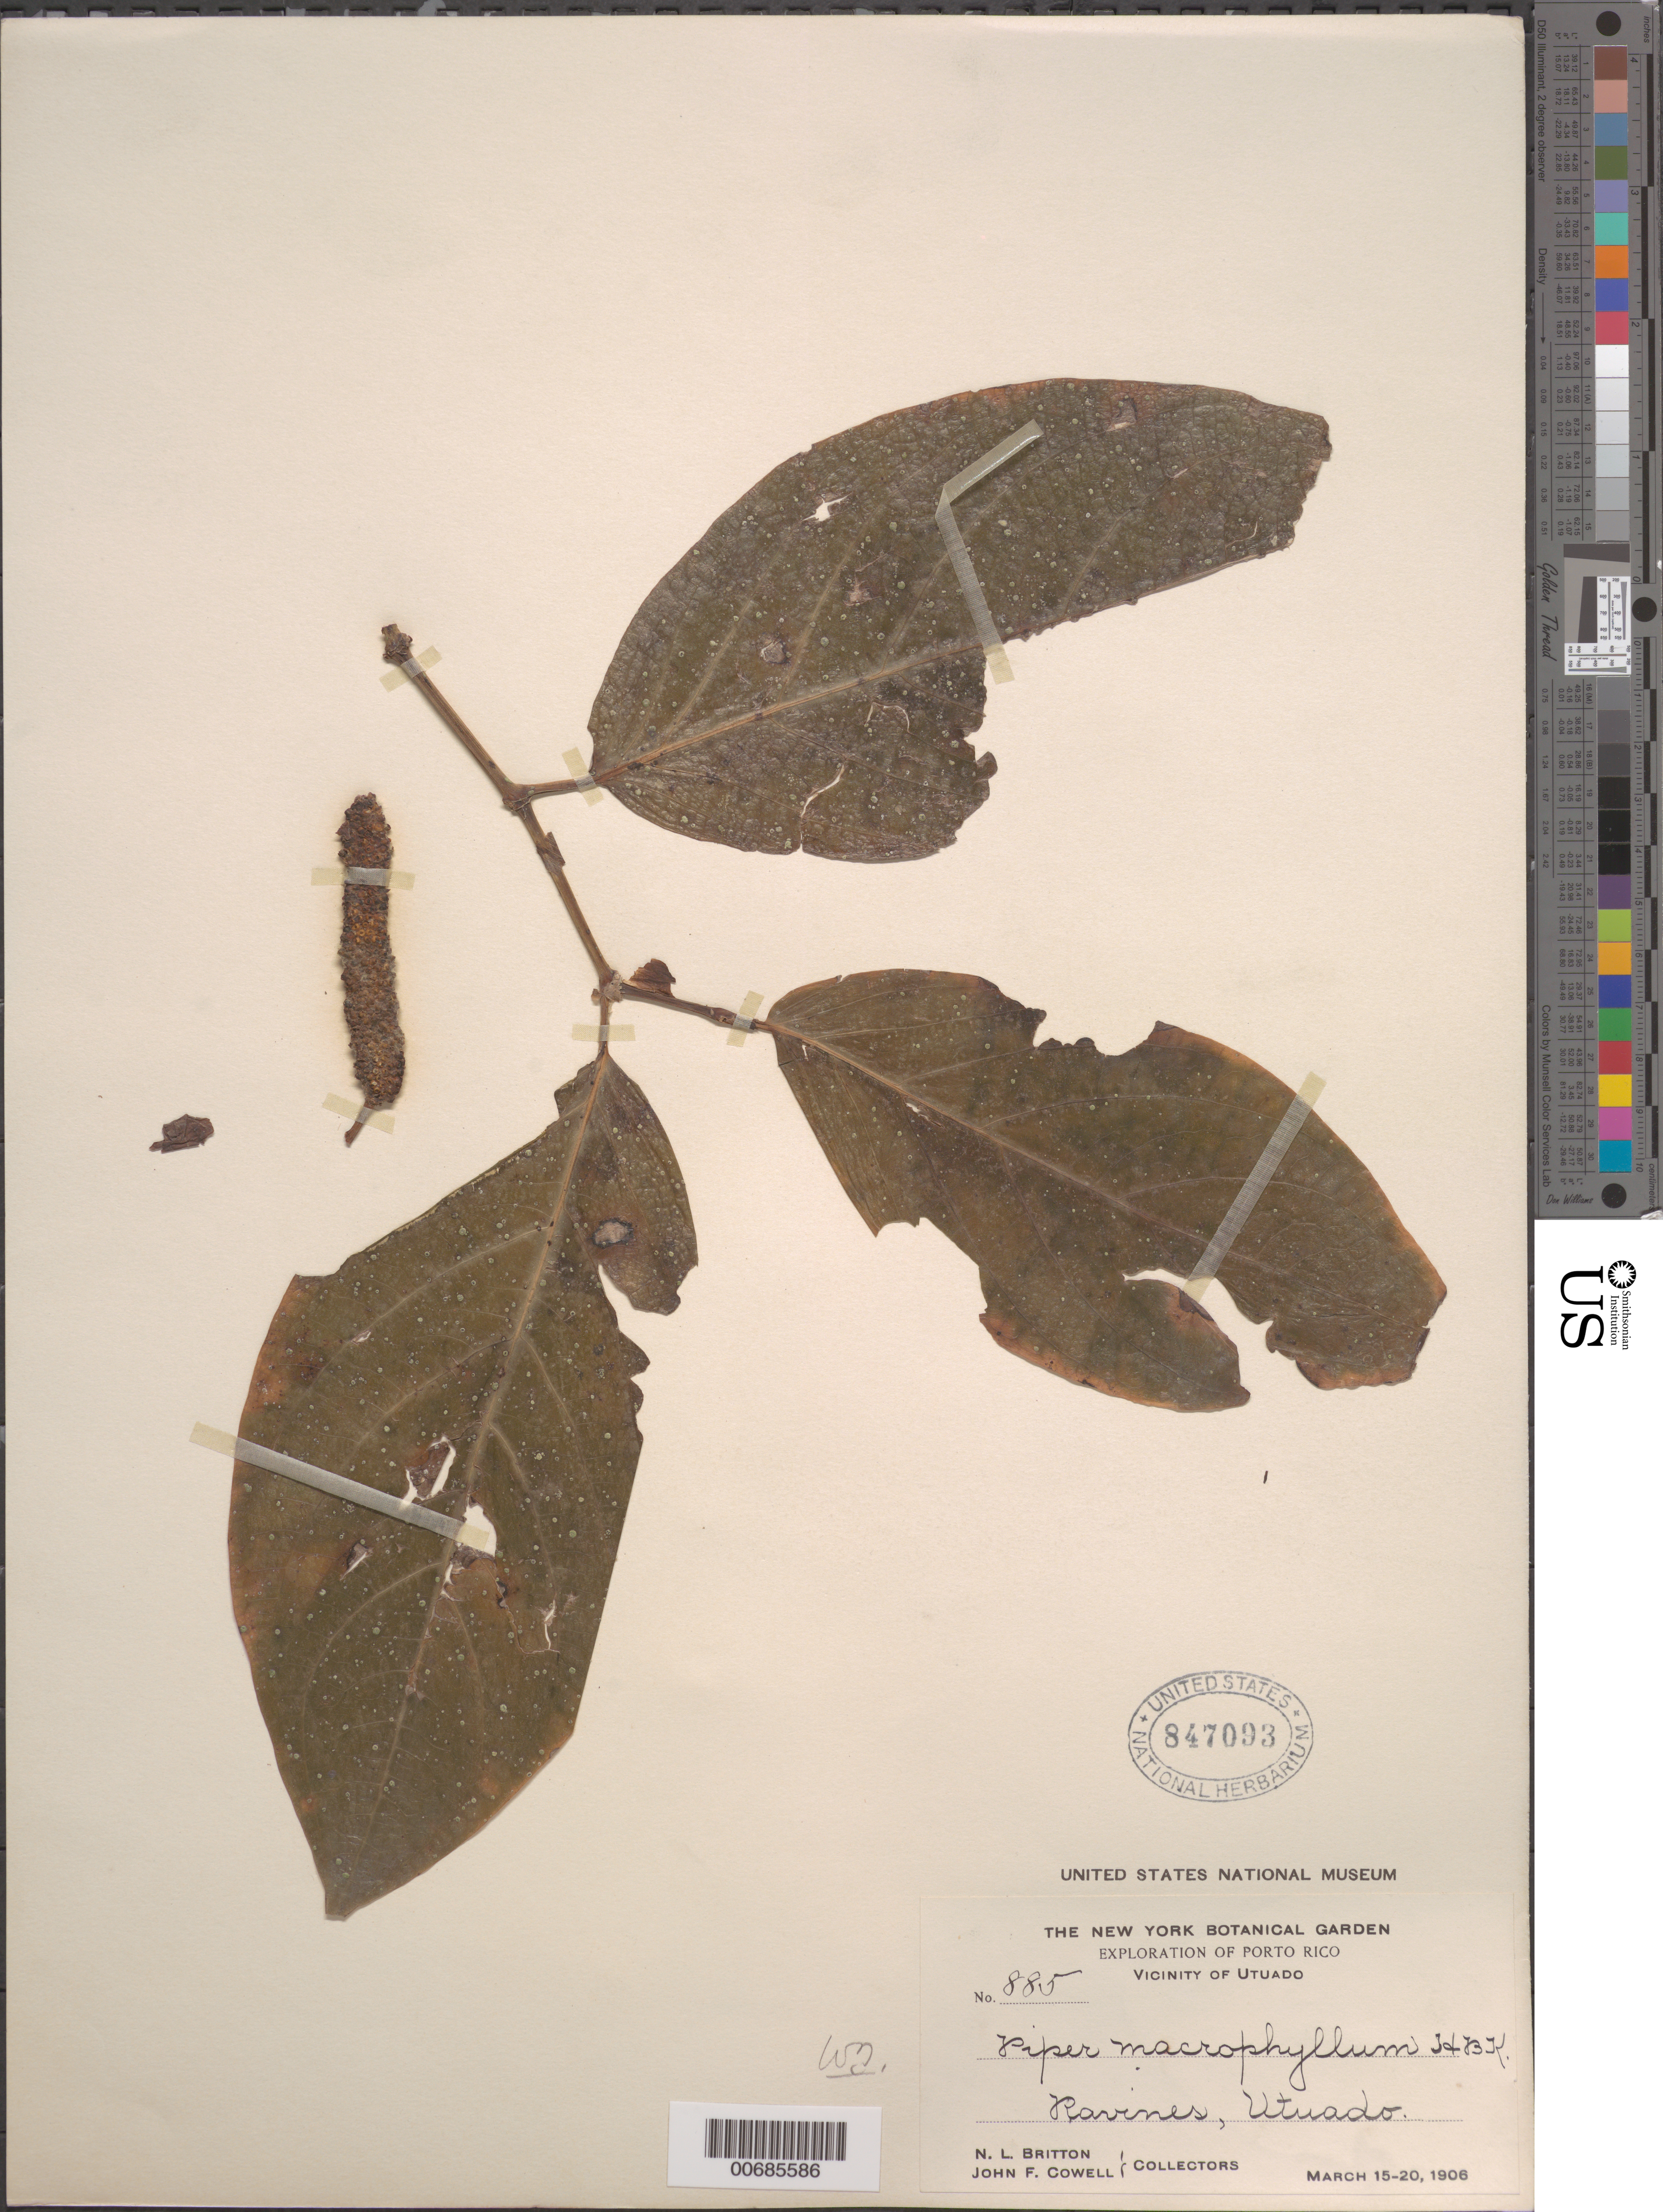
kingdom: Plantae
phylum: Tracheophyta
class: Magnoliopsida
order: Piperales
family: Piperaceae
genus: Piper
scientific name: Piper macrophyllum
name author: Kunth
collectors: N. Britton & J. F. Cowell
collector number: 885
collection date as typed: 15 Mar 1906 to 20 Mar 1906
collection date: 1906-03-15/1906-03-20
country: Puerto Rico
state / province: Utuado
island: Greater Antilles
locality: Vicinity of Utado, ravines, Utado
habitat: Ravines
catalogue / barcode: US 847093